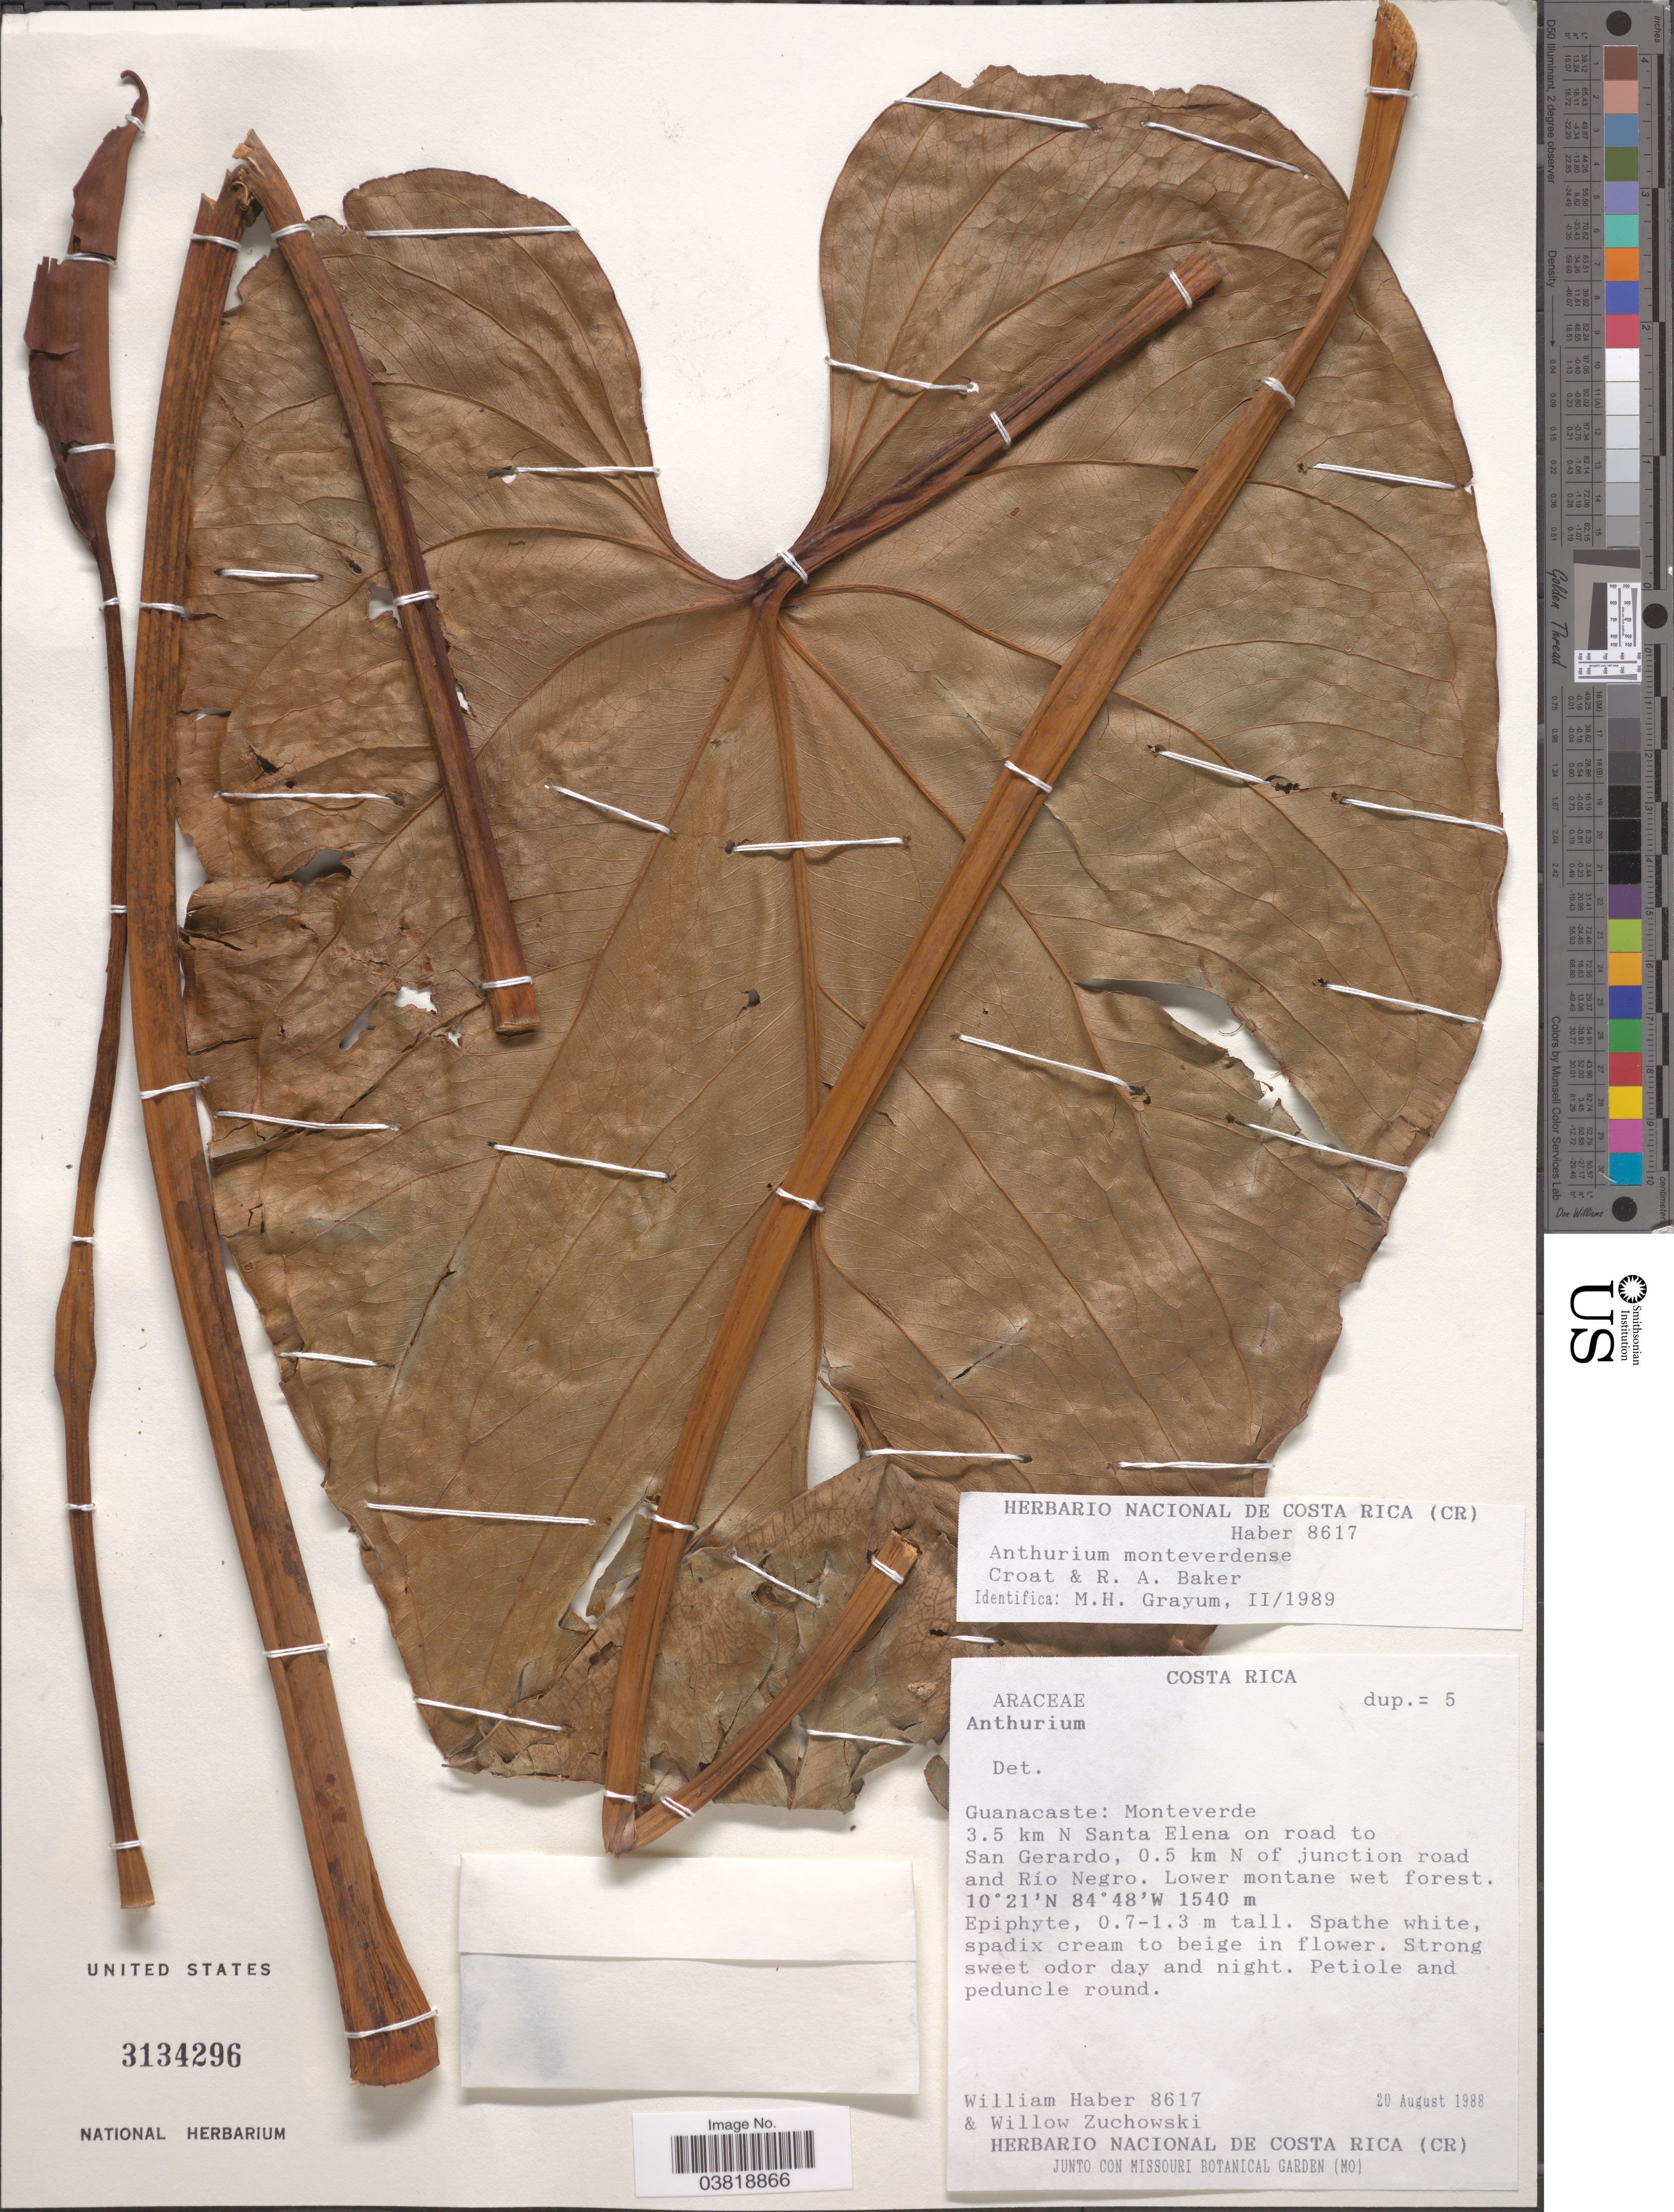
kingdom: Plantae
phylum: Tracheophyta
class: Liliopsida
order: Alismatales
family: Araceae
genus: Anthurium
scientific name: Anthurium monteverdense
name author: Croat & R.A. Baker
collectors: W. Haber & W. Zuchowski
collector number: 8617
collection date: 1988-08-20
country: Costa Rica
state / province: Guanacaste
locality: Monteverde. 3.5 km N Santa Elena on road to San Gerardo, 0.5 km N of junction road and Río Negro.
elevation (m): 1540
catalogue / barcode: US 3134296